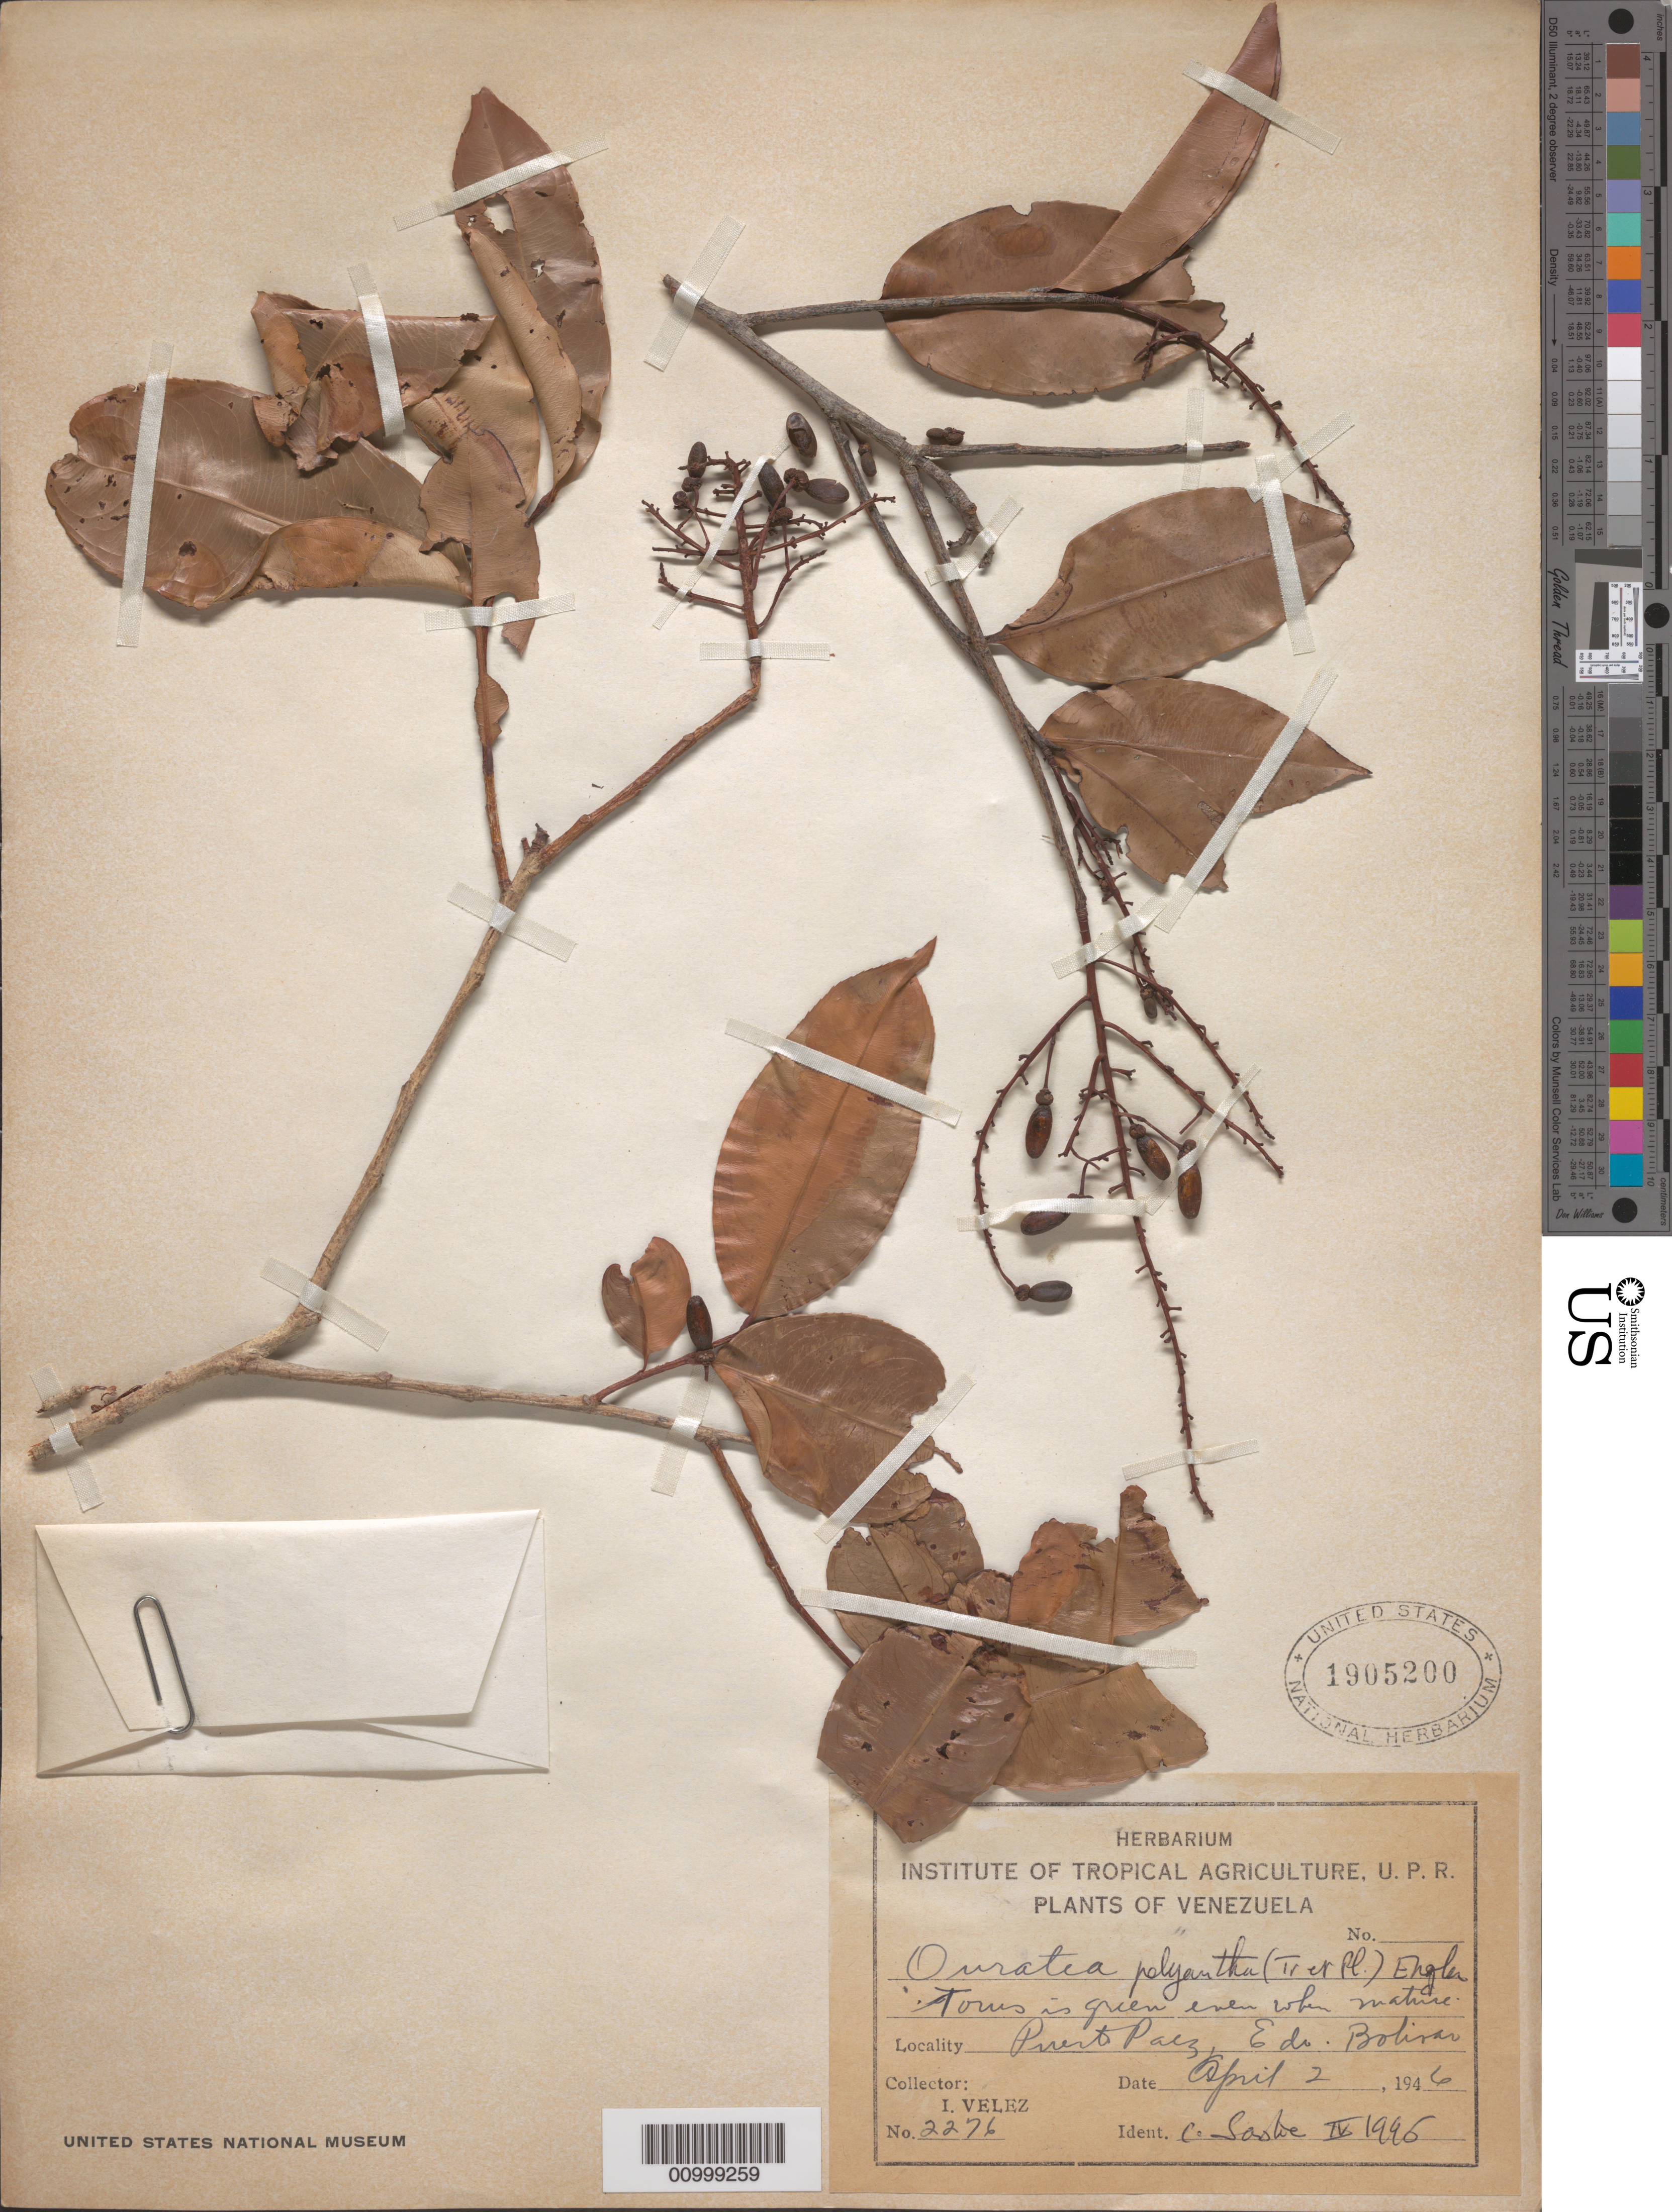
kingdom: Plantae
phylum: Tracheophyta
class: Magnoliopsida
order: Malpighiales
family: Ochnaceae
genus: Ouratea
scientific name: Ouratea polyantha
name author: (Triana & Planch.) Engl.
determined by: Sastre, C. H. L.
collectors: I. Velez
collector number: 2276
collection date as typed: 2-Apr-46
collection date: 1946-04-02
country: Venezuela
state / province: Bolívar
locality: Puerto Paez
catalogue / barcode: US 1905200